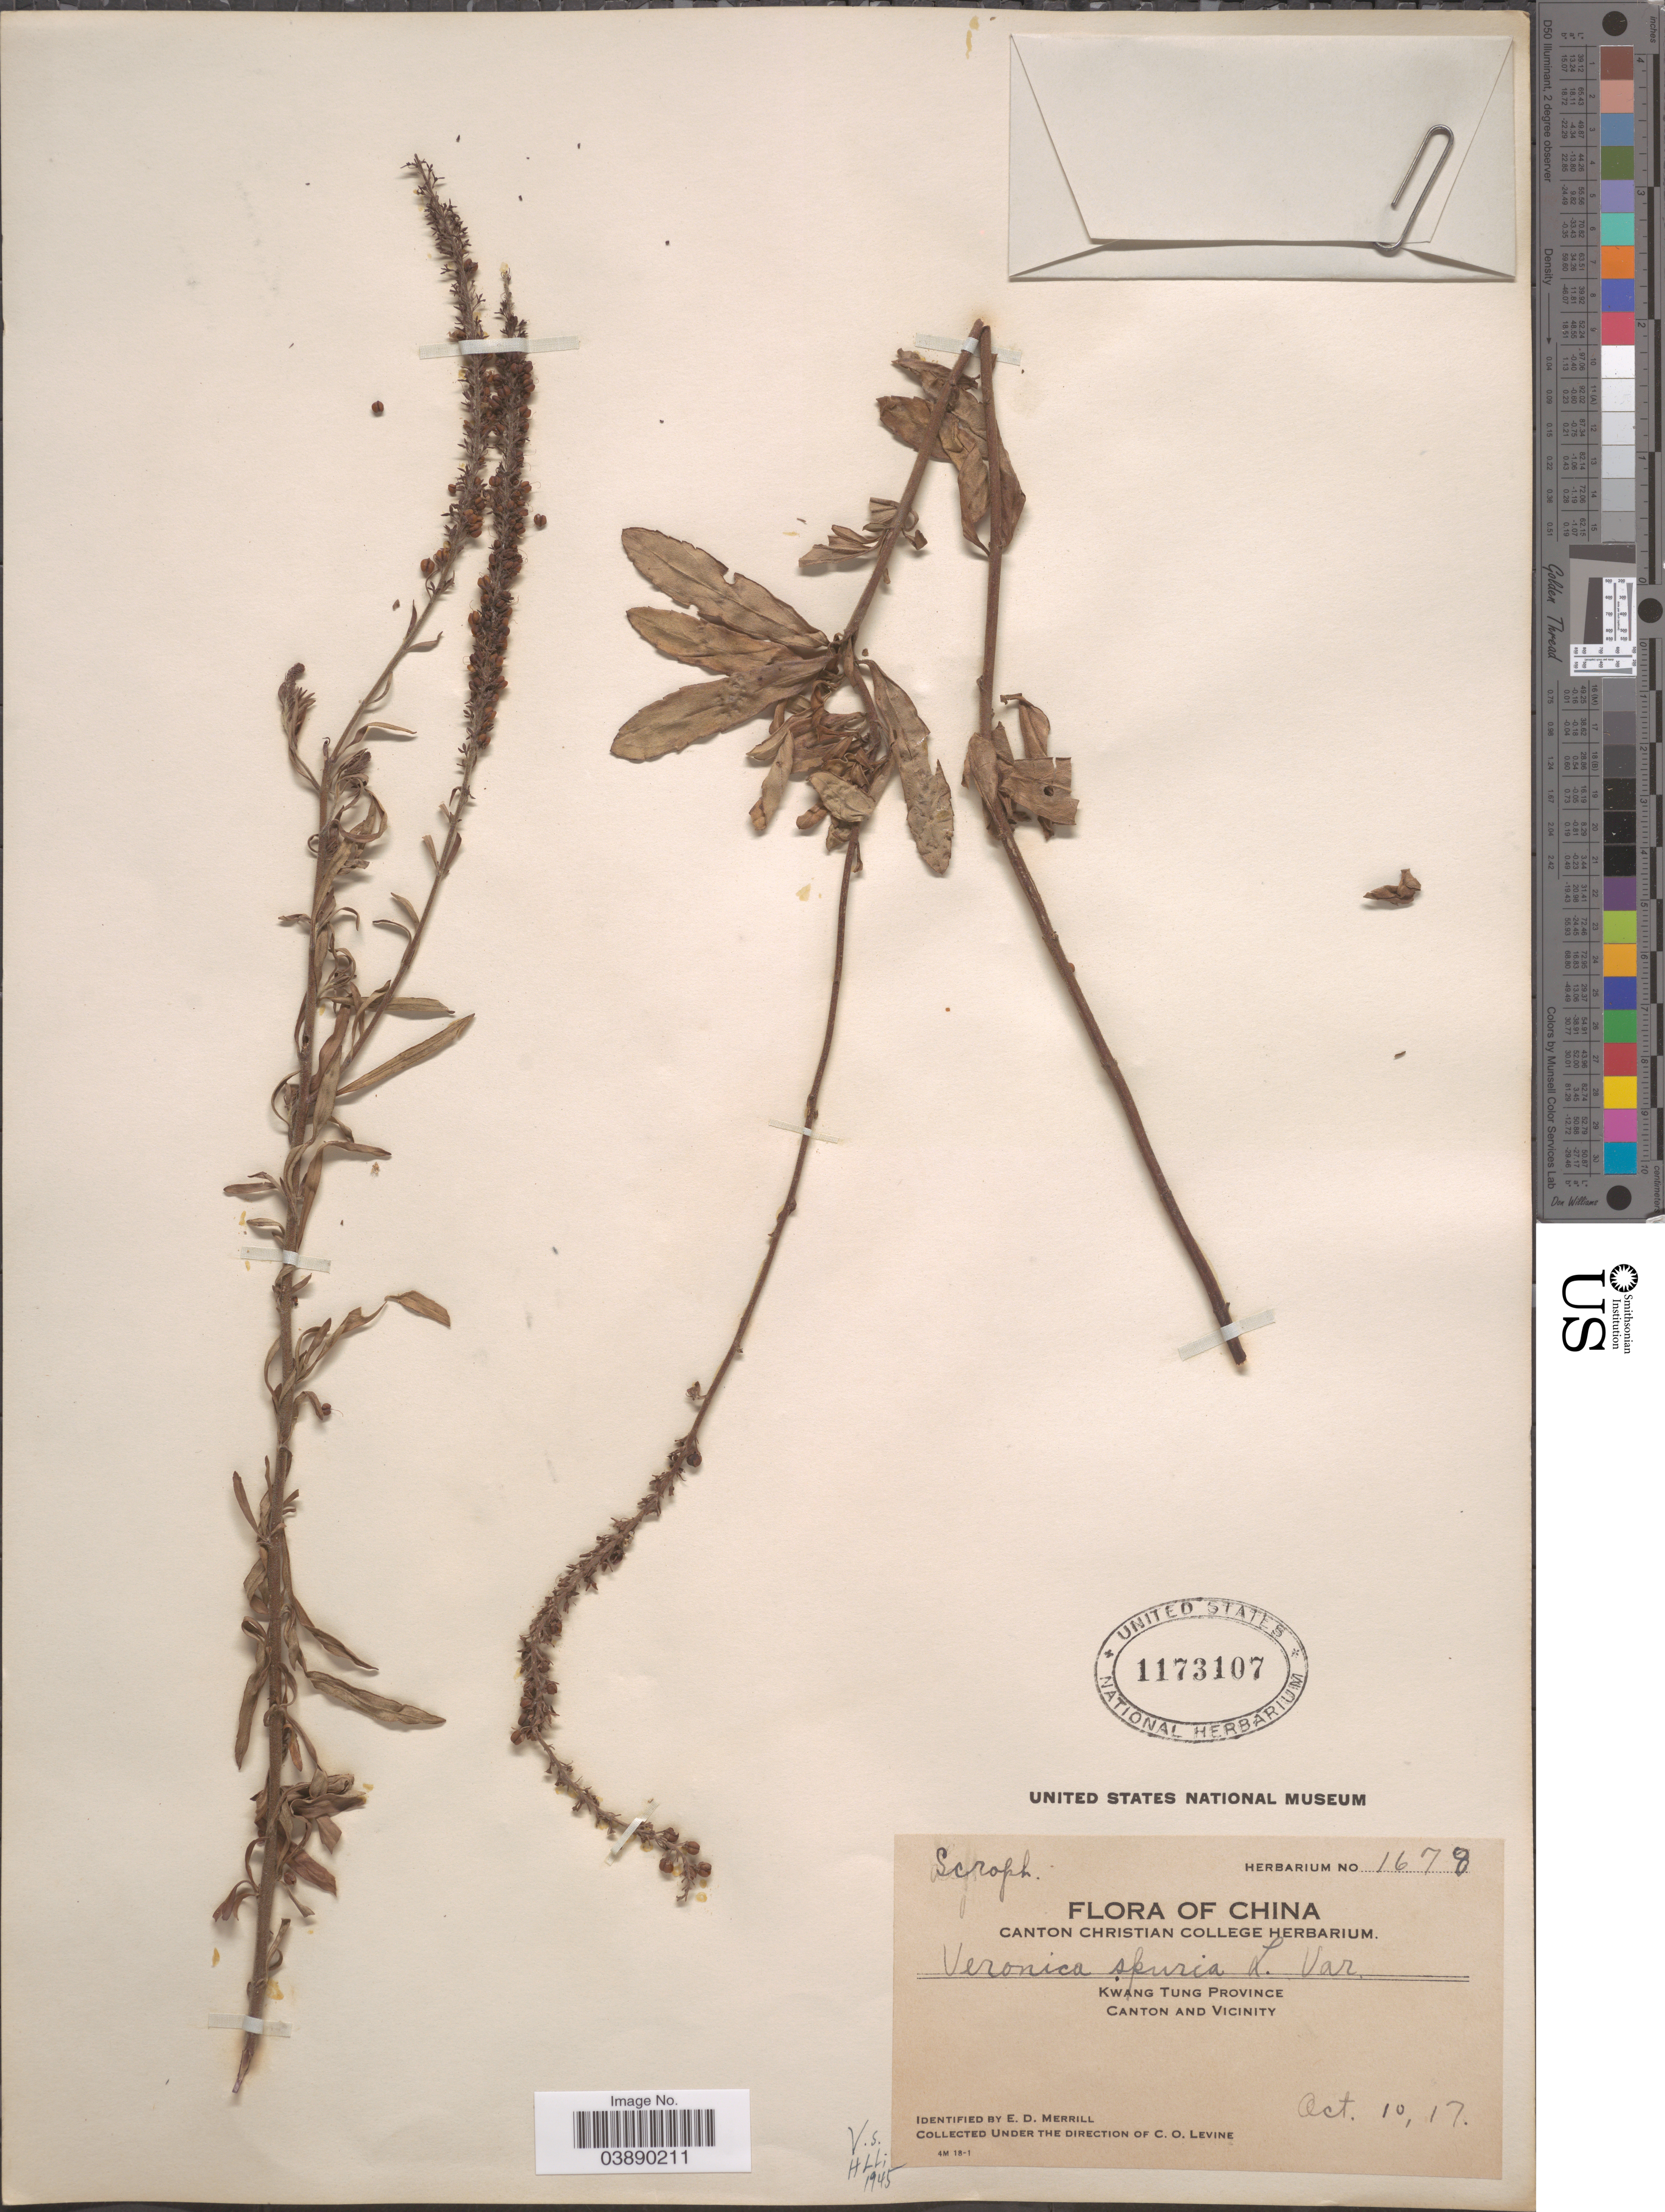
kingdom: Plantae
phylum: Tracheophyta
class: Magnoliopsida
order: Lamiales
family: Plantaginaceae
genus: Veronica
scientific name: Veronica linariifolia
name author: Pall. ex Link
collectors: C. O. Levine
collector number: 1678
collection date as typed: Transcribed d/m/y: 10/10/17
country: China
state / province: Guangdong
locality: Kwang Tung Province. Canton and Vicinity.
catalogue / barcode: US 1173107